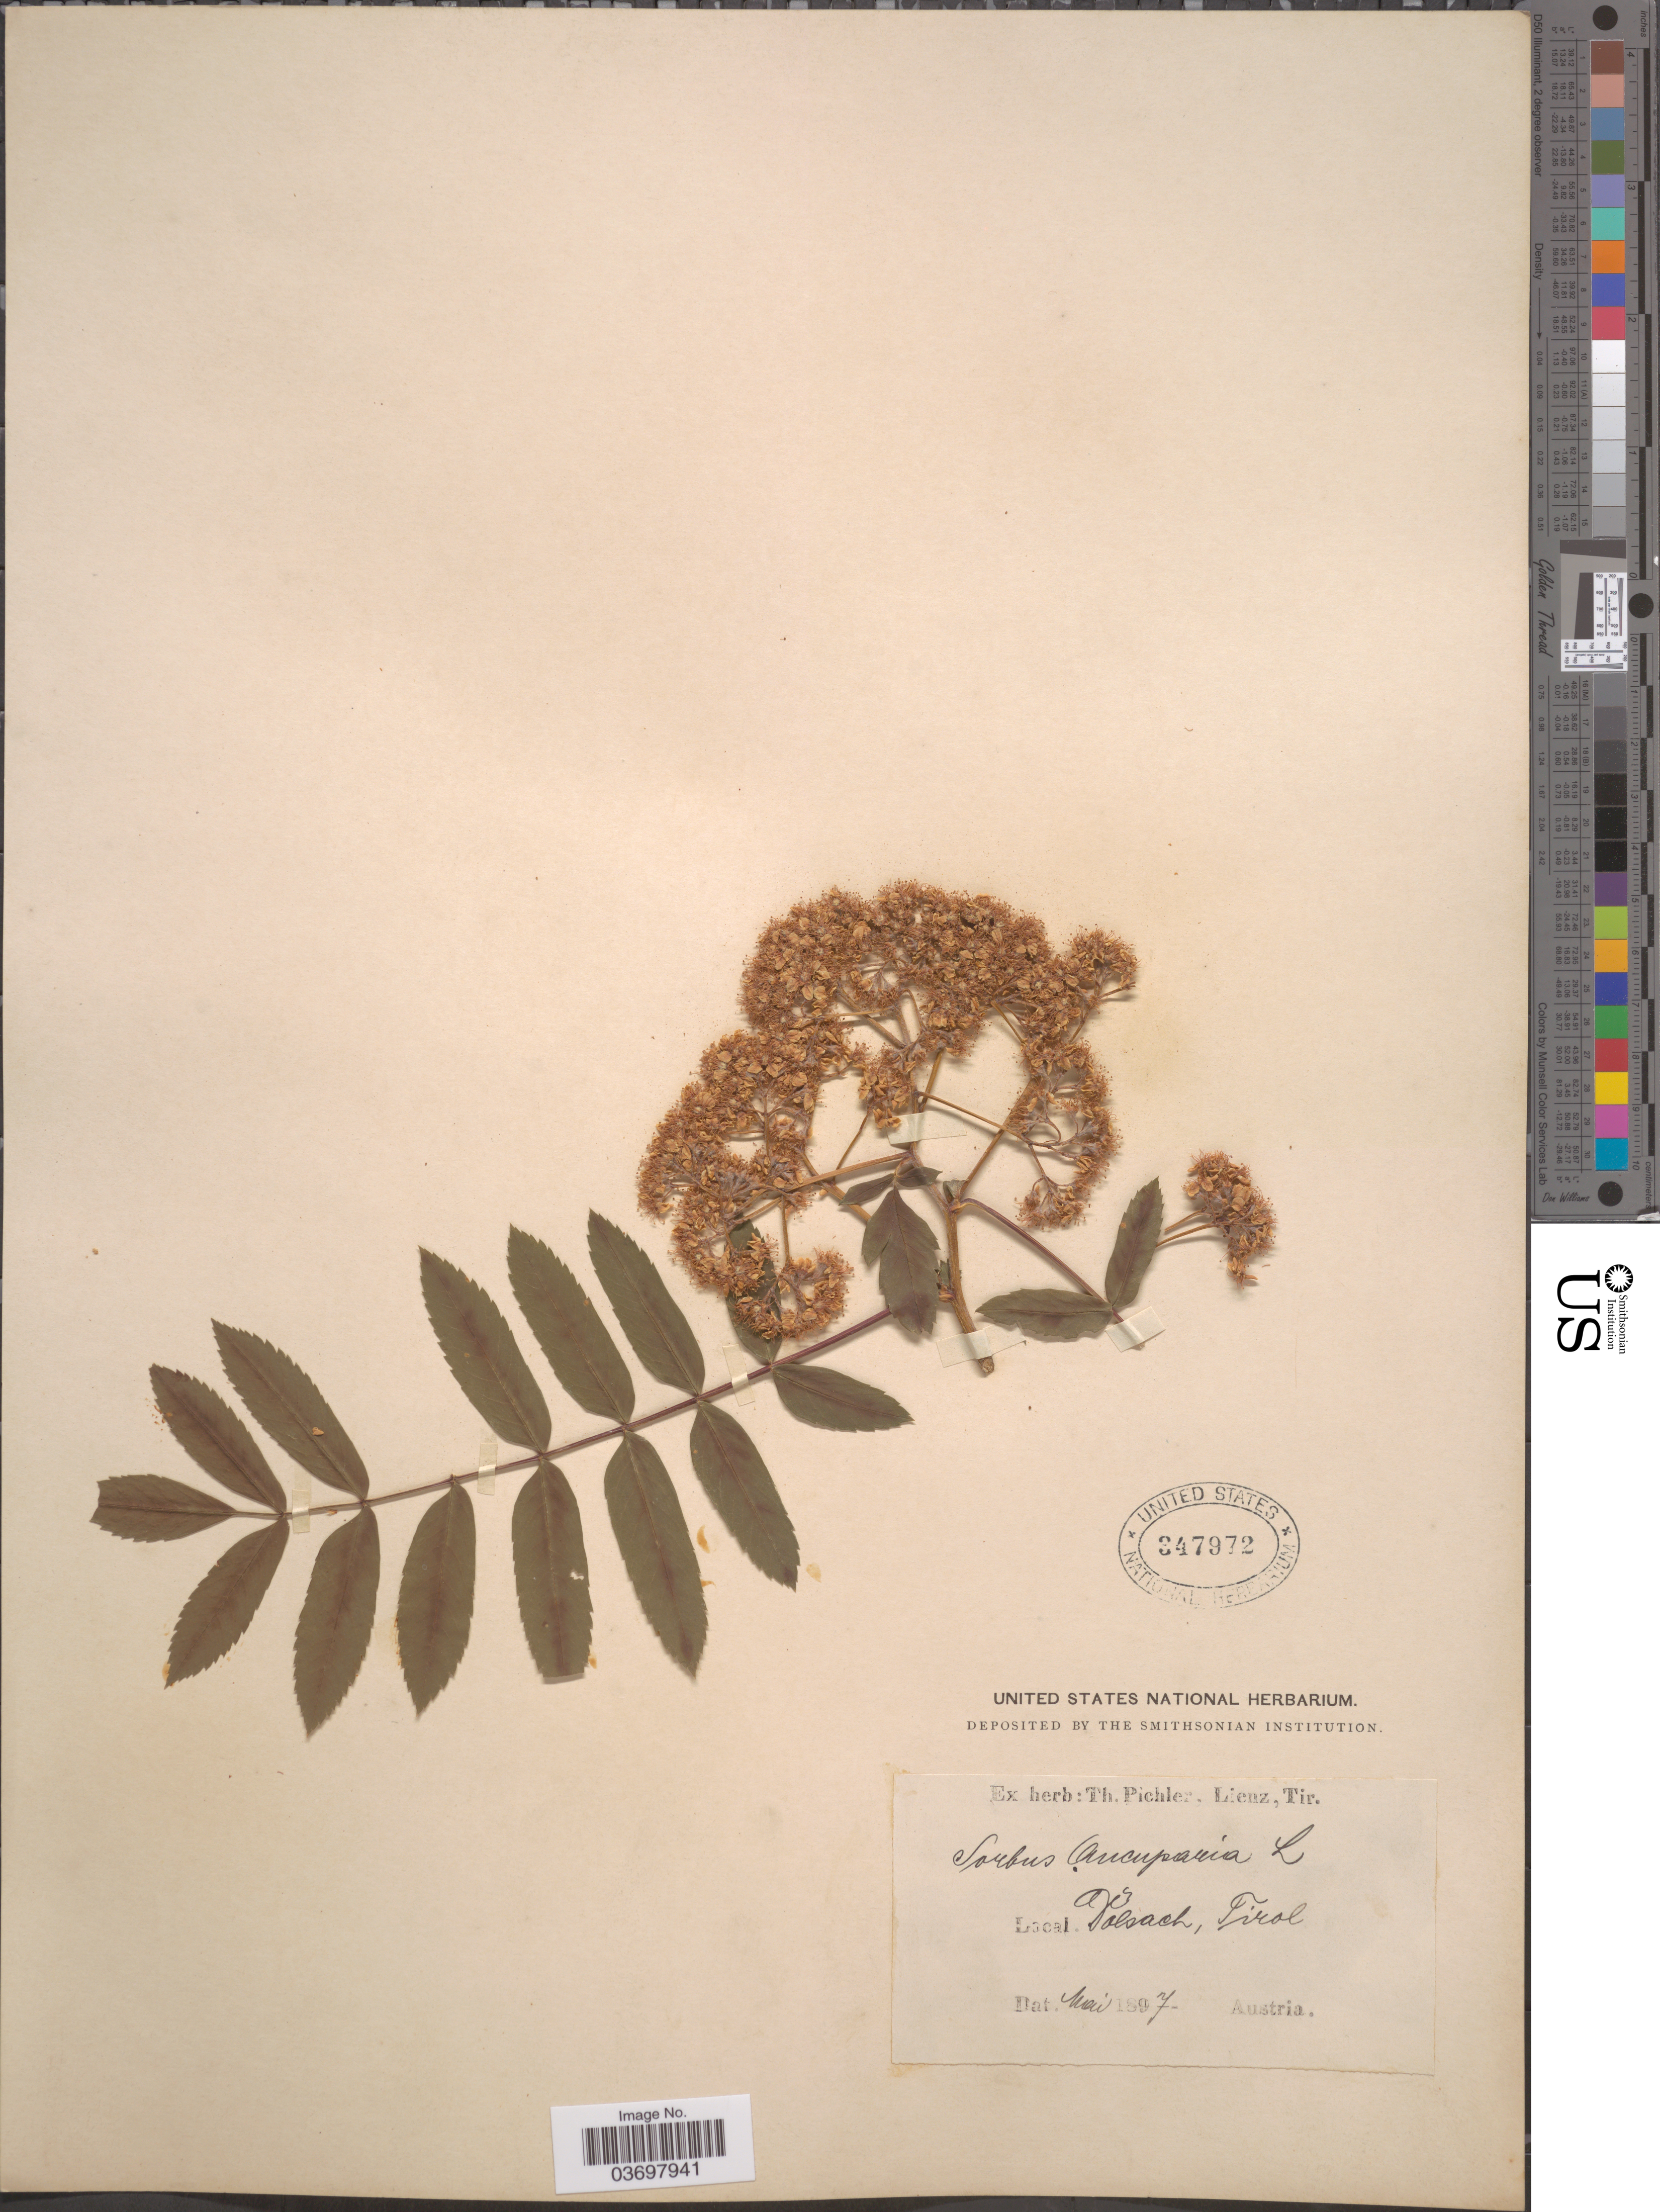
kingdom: Plantae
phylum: Tracheophyta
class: Magnoliopsida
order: Rosales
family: Rosaceae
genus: Sorbus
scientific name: Sorbus aucuparia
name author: L.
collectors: ex herb. T. Pichler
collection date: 1897-05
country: Austria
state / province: Tirol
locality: Volsach.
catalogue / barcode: US 347972